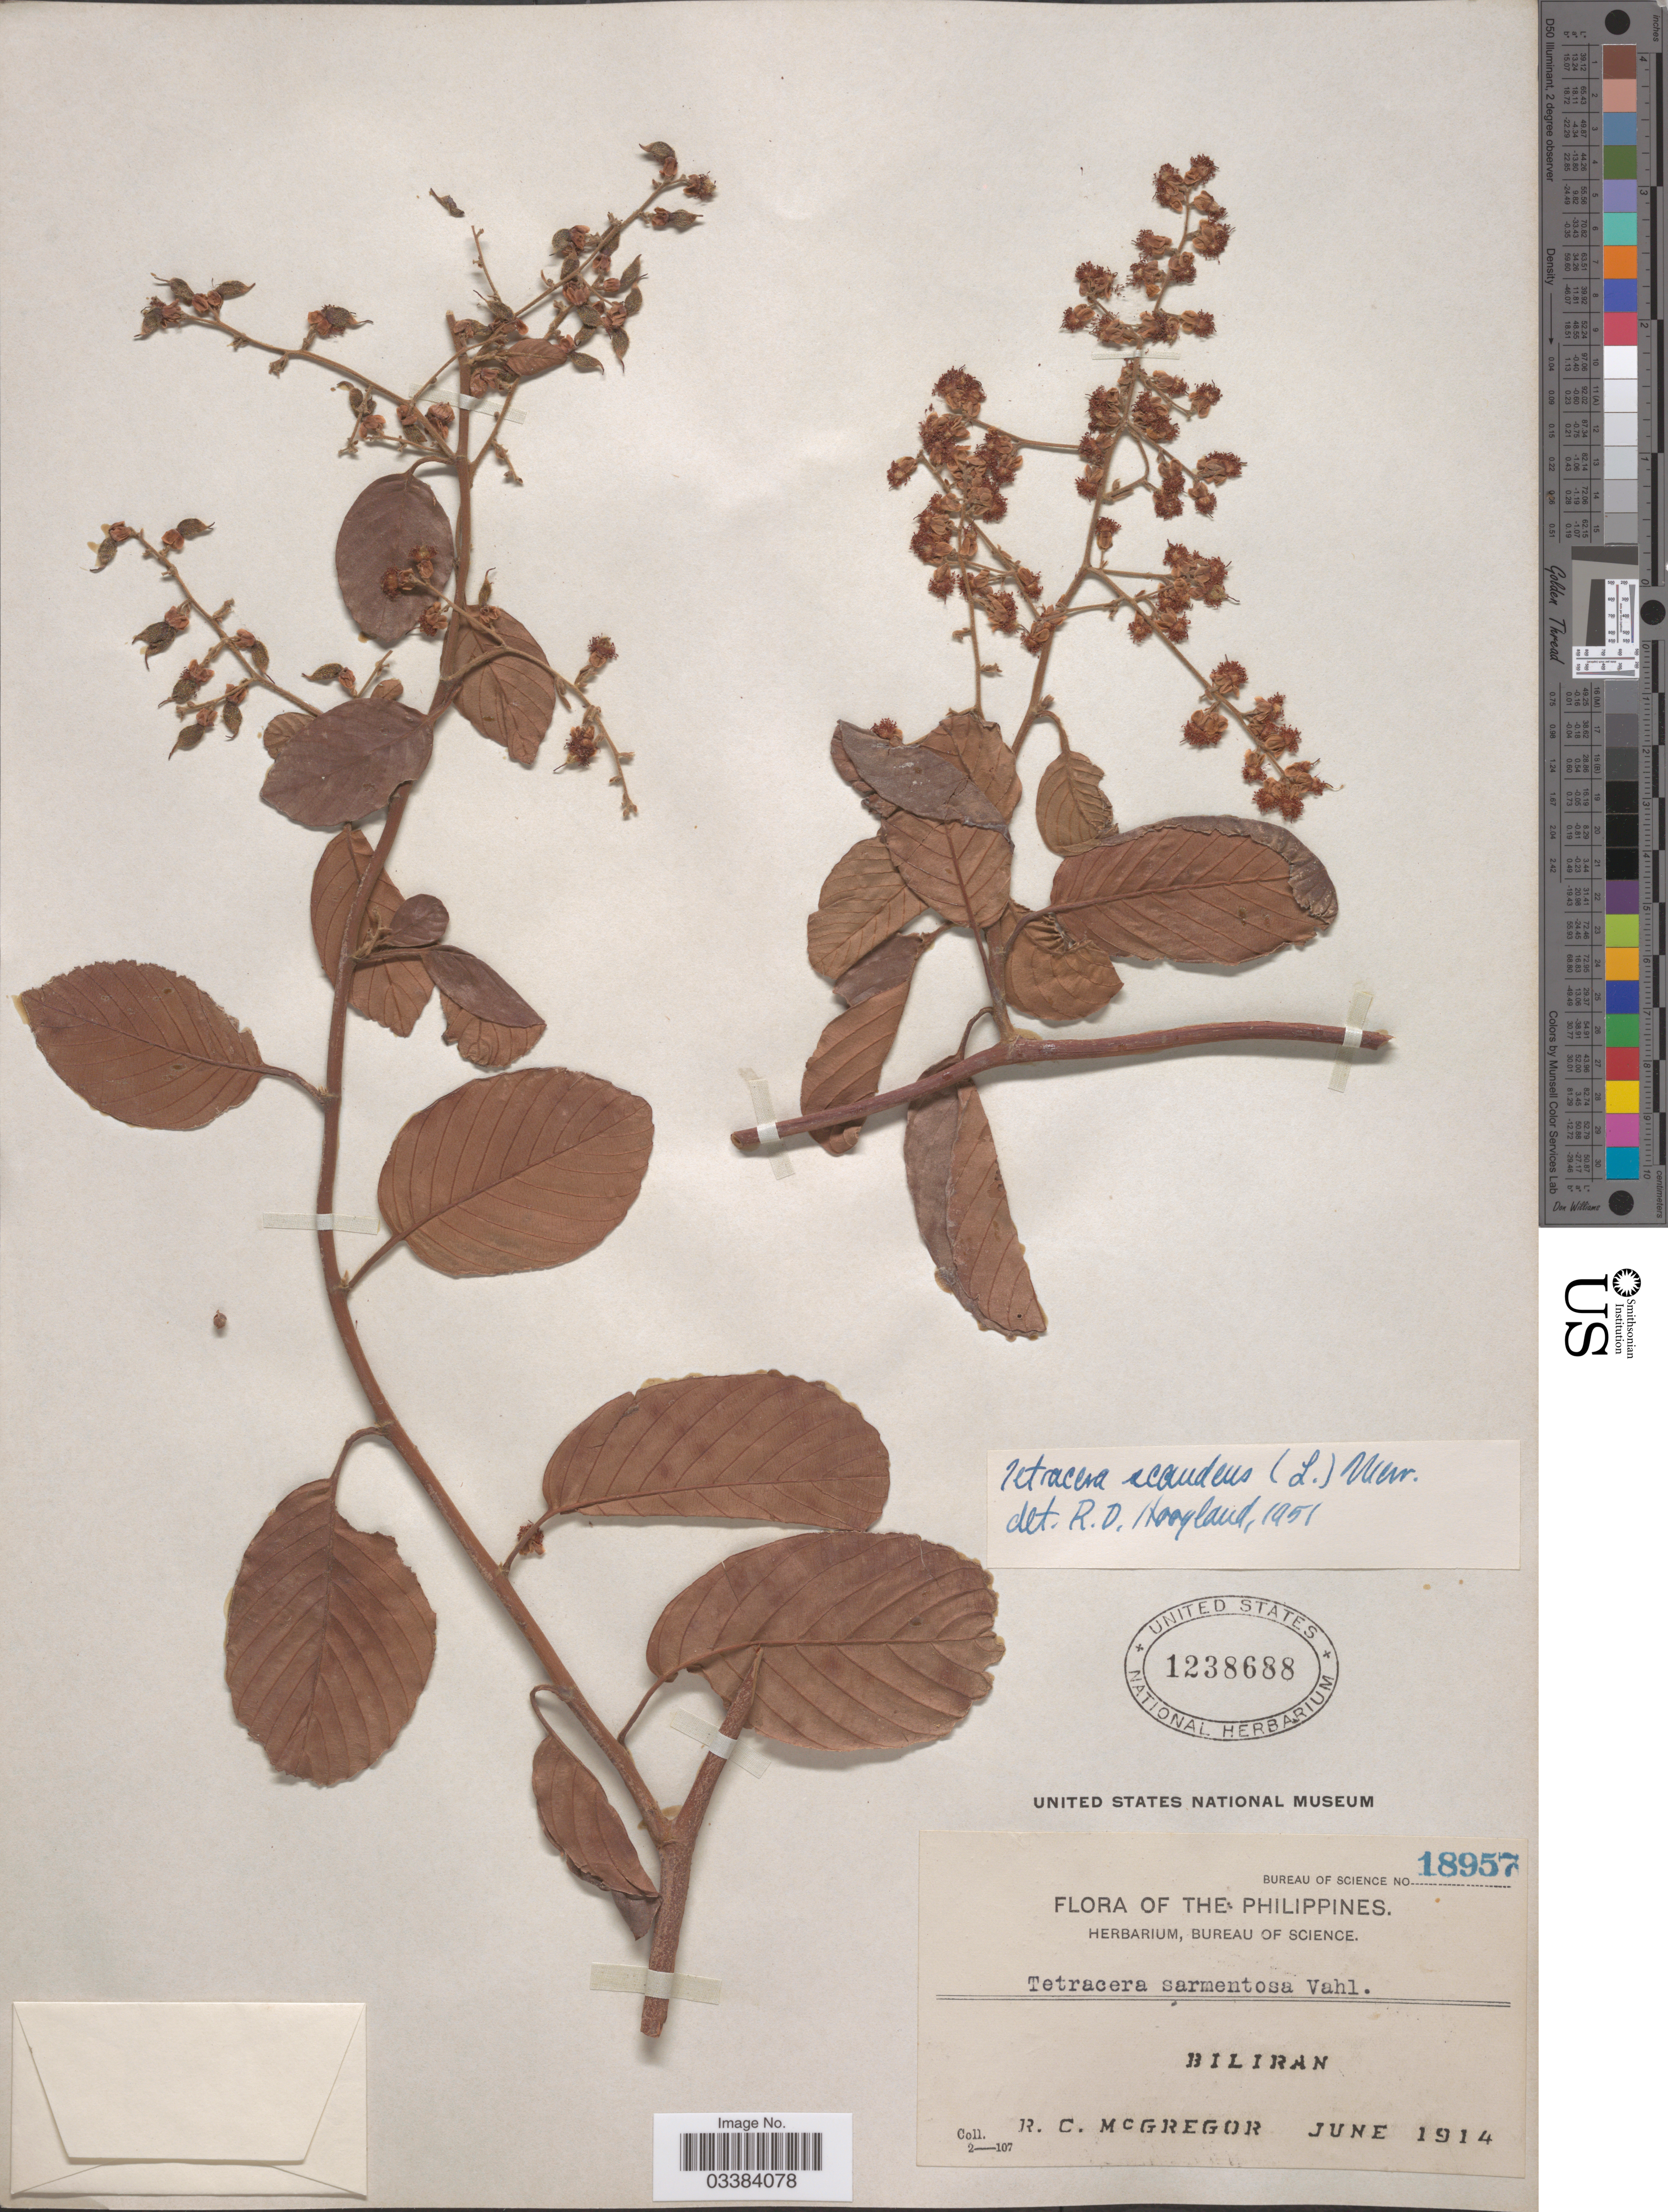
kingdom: Plantae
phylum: Tracheophyta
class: Magnoliopsida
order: Dilleniales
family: Dilleniaceae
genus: Tetracera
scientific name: Tetracera scandens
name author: (L.) Merr.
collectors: R. C. McGregor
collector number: Bureau of Science 18957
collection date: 1914-06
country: Philippines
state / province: Eastern Visayas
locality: Biliran.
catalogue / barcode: US 1238688